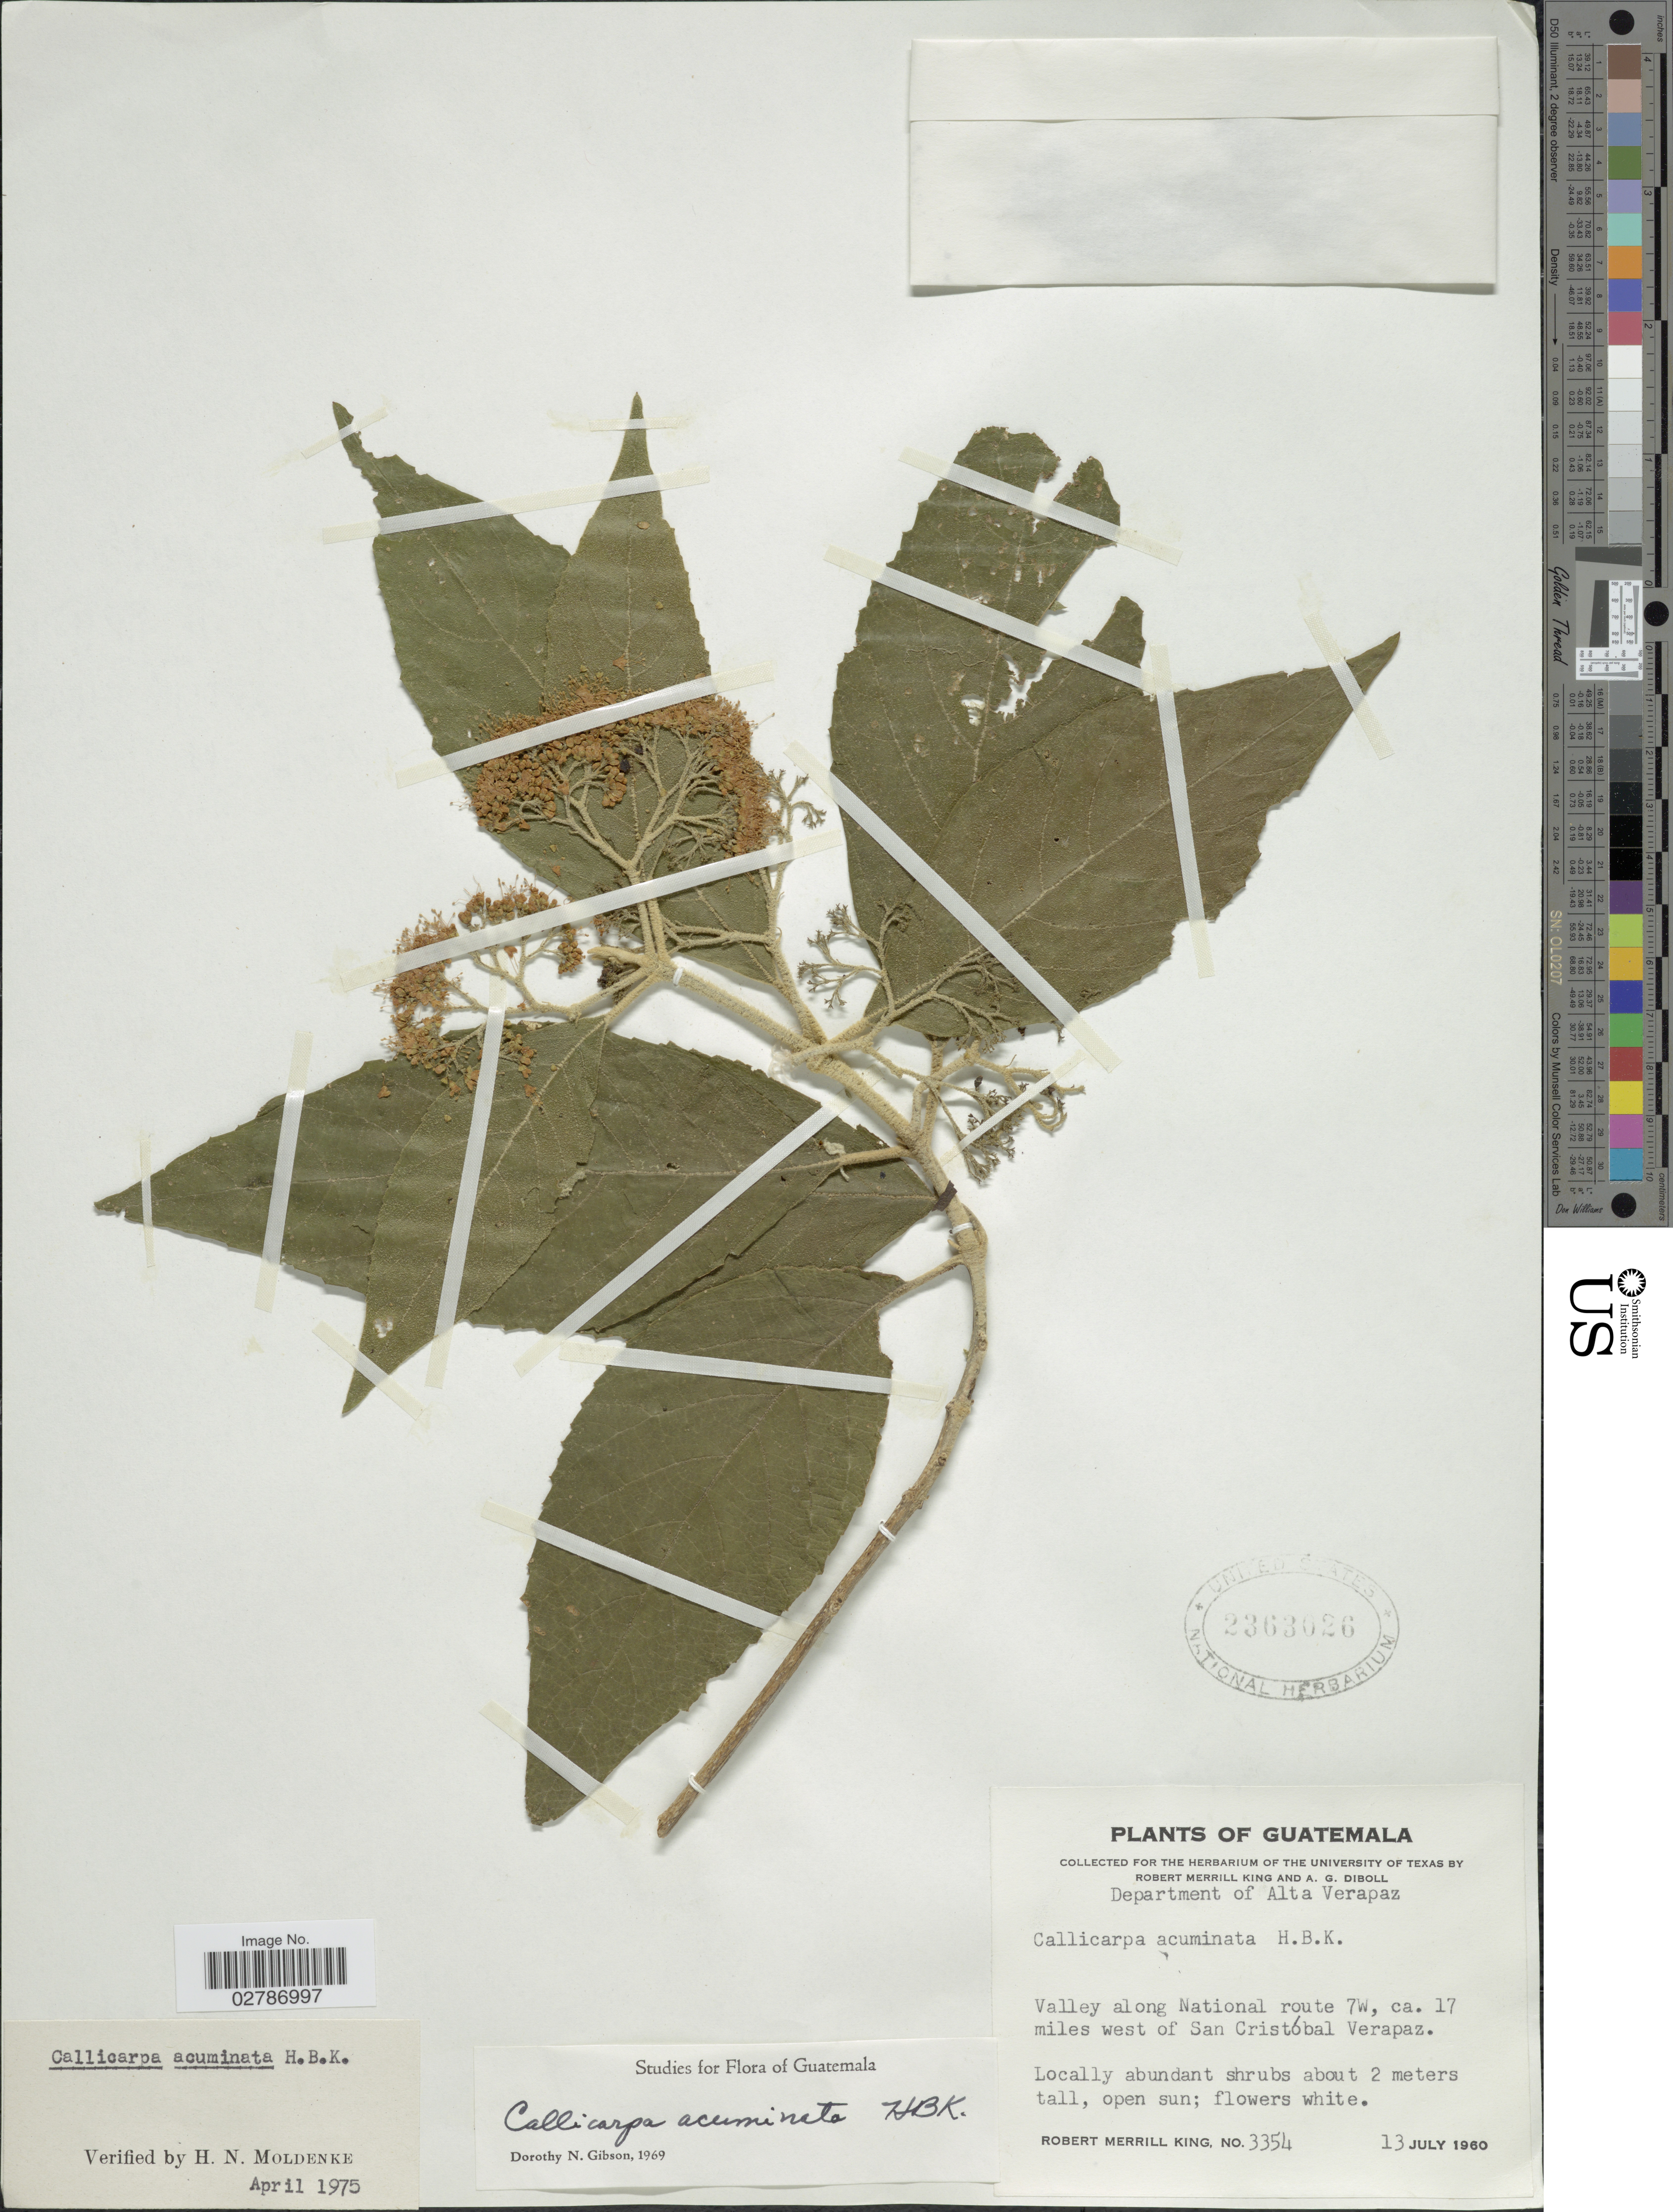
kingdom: Plantae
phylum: Tracheophyta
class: Magnoliopsida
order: Lamiales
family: Lamiaceae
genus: Callicarpa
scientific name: Callicarpa acuminata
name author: Kunth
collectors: R. M. King & A. Diboll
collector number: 3354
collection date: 1960-07-13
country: Guatemala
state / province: Alta Verapaz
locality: Department of Alta Verapaz. Valley along National route 7W, ca. 17 miles west of San Cristóbal Verapaz.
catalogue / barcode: US 2363026